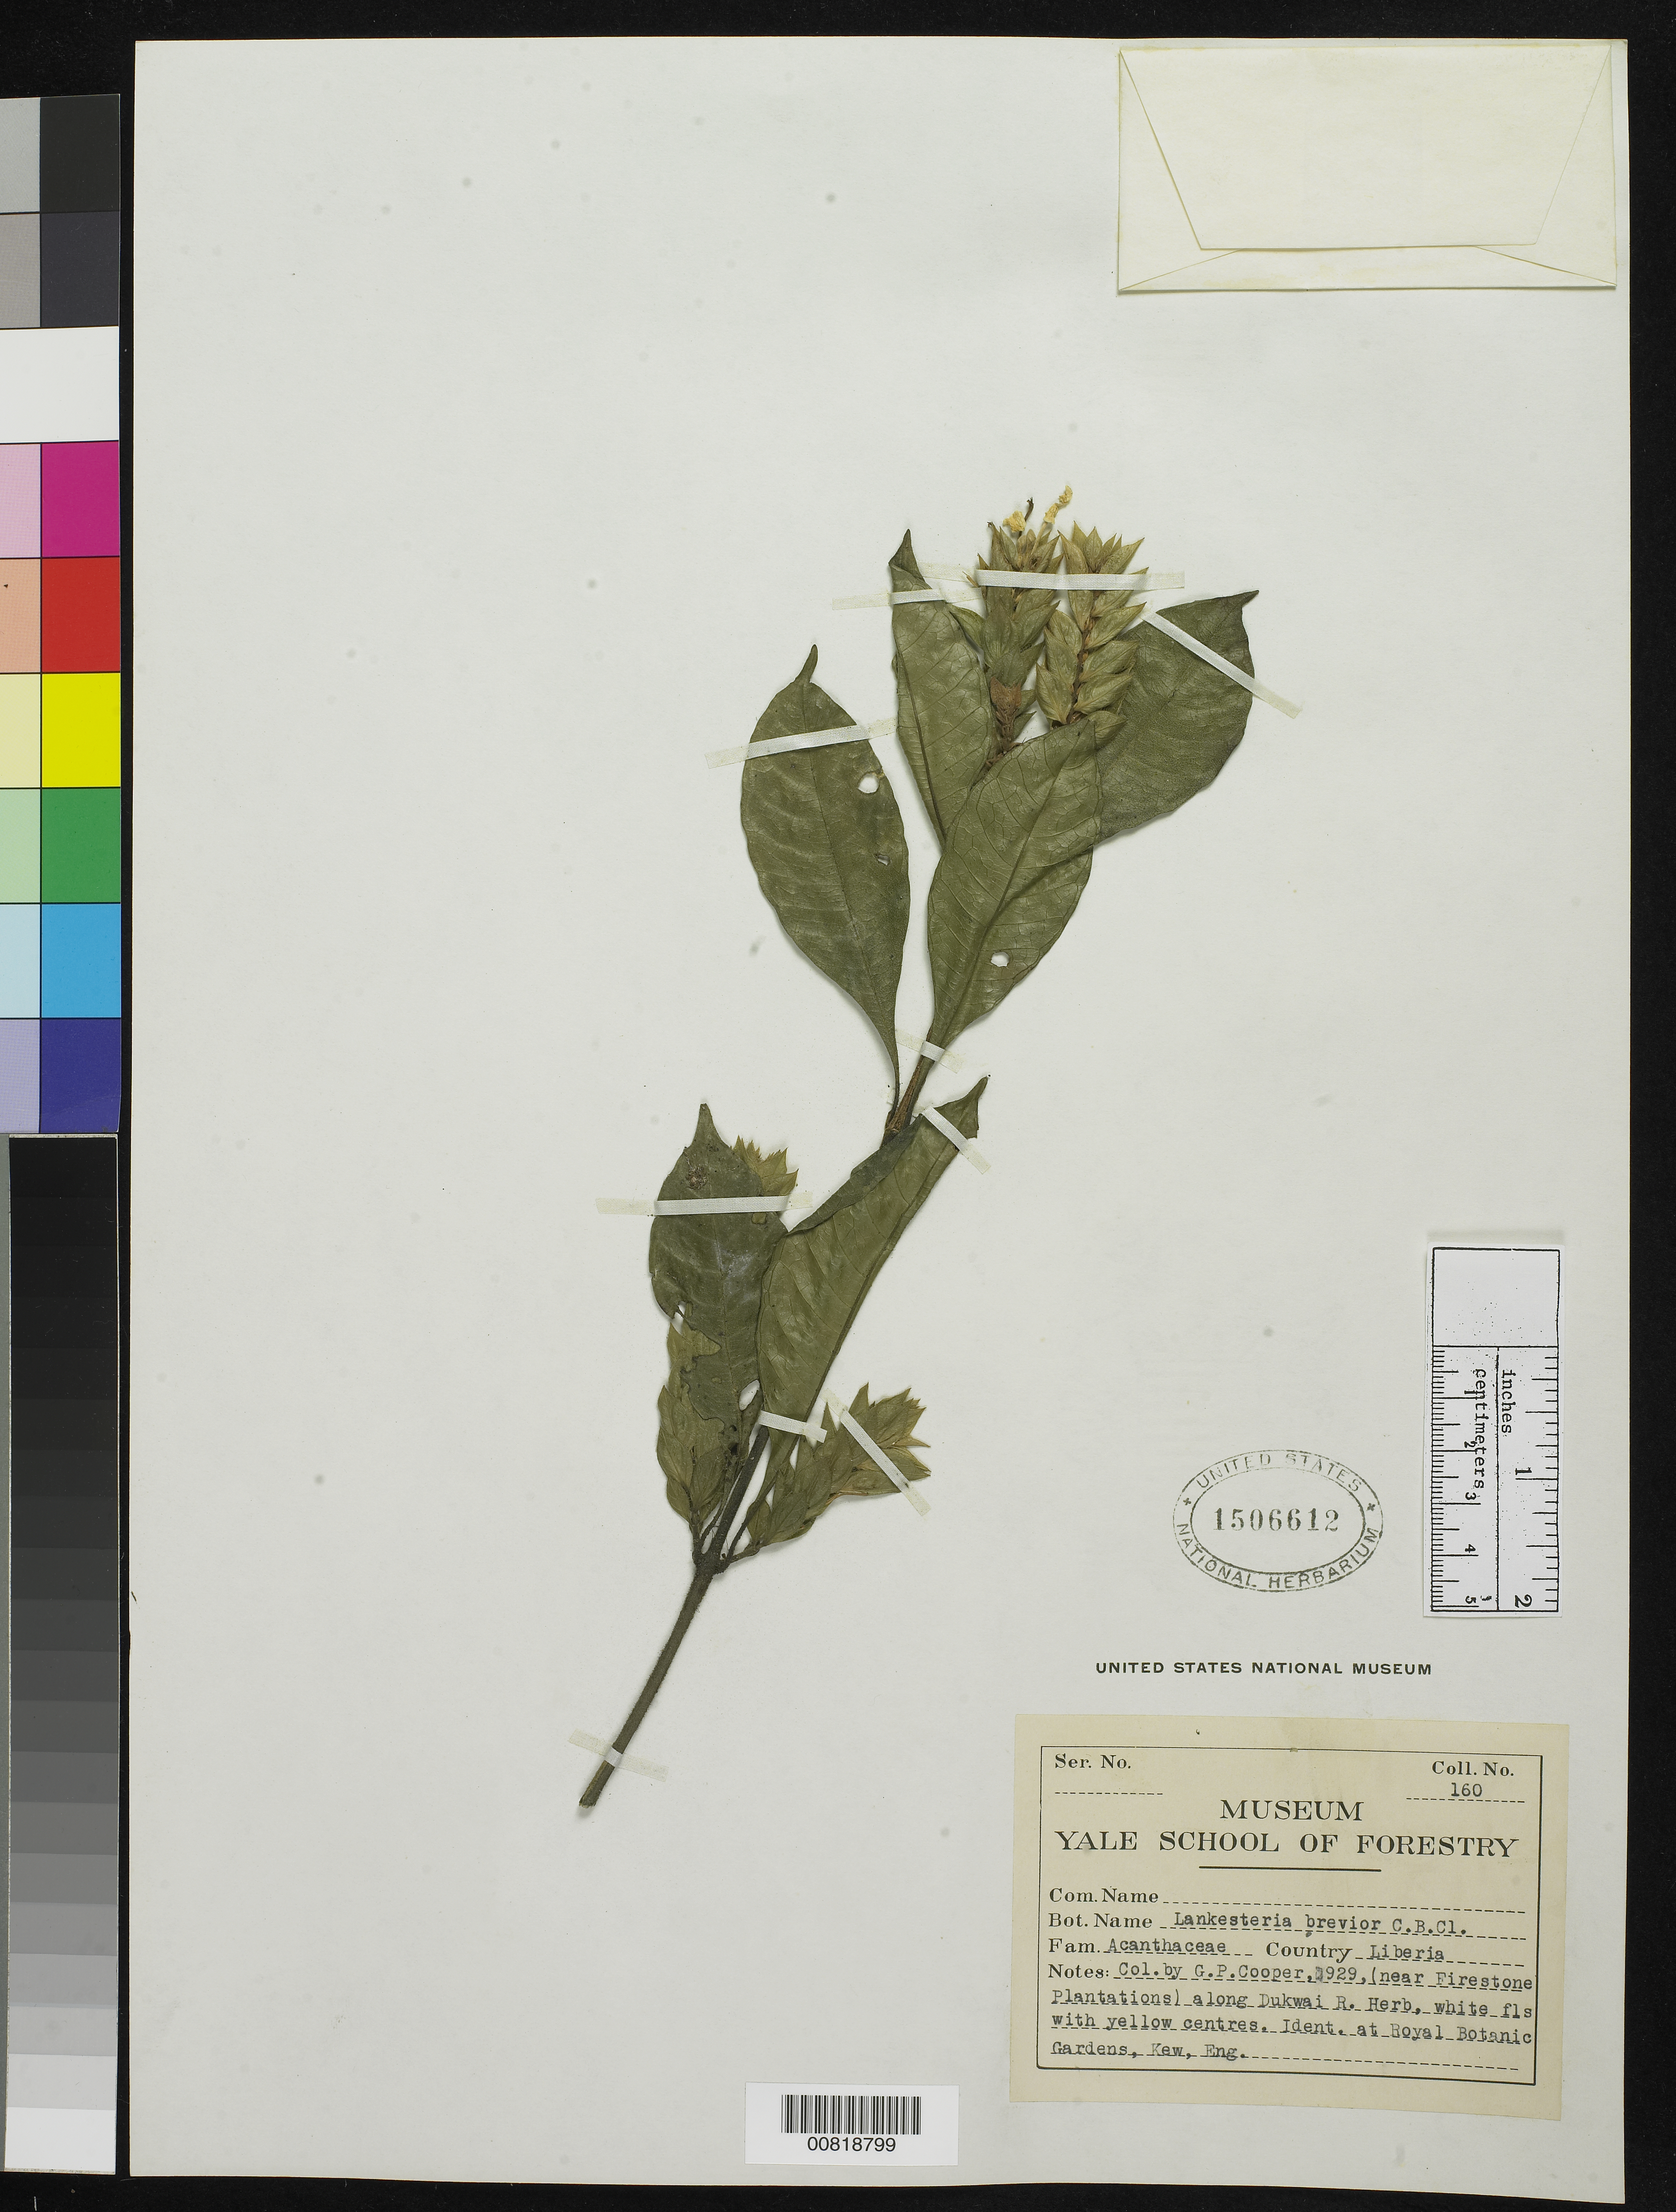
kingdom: Plantae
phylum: Tracheophyta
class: Magnoliopsida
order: Lamiales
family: Acanthaceae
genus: Lankesteria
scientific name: Lankesteria brevior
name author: C.B. Clarke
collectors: G. Cooper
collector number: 160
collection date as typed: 1929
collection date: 1929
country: Liberia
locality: (near Firestone Plantations) along Dukwai River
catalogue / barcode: US 1506612